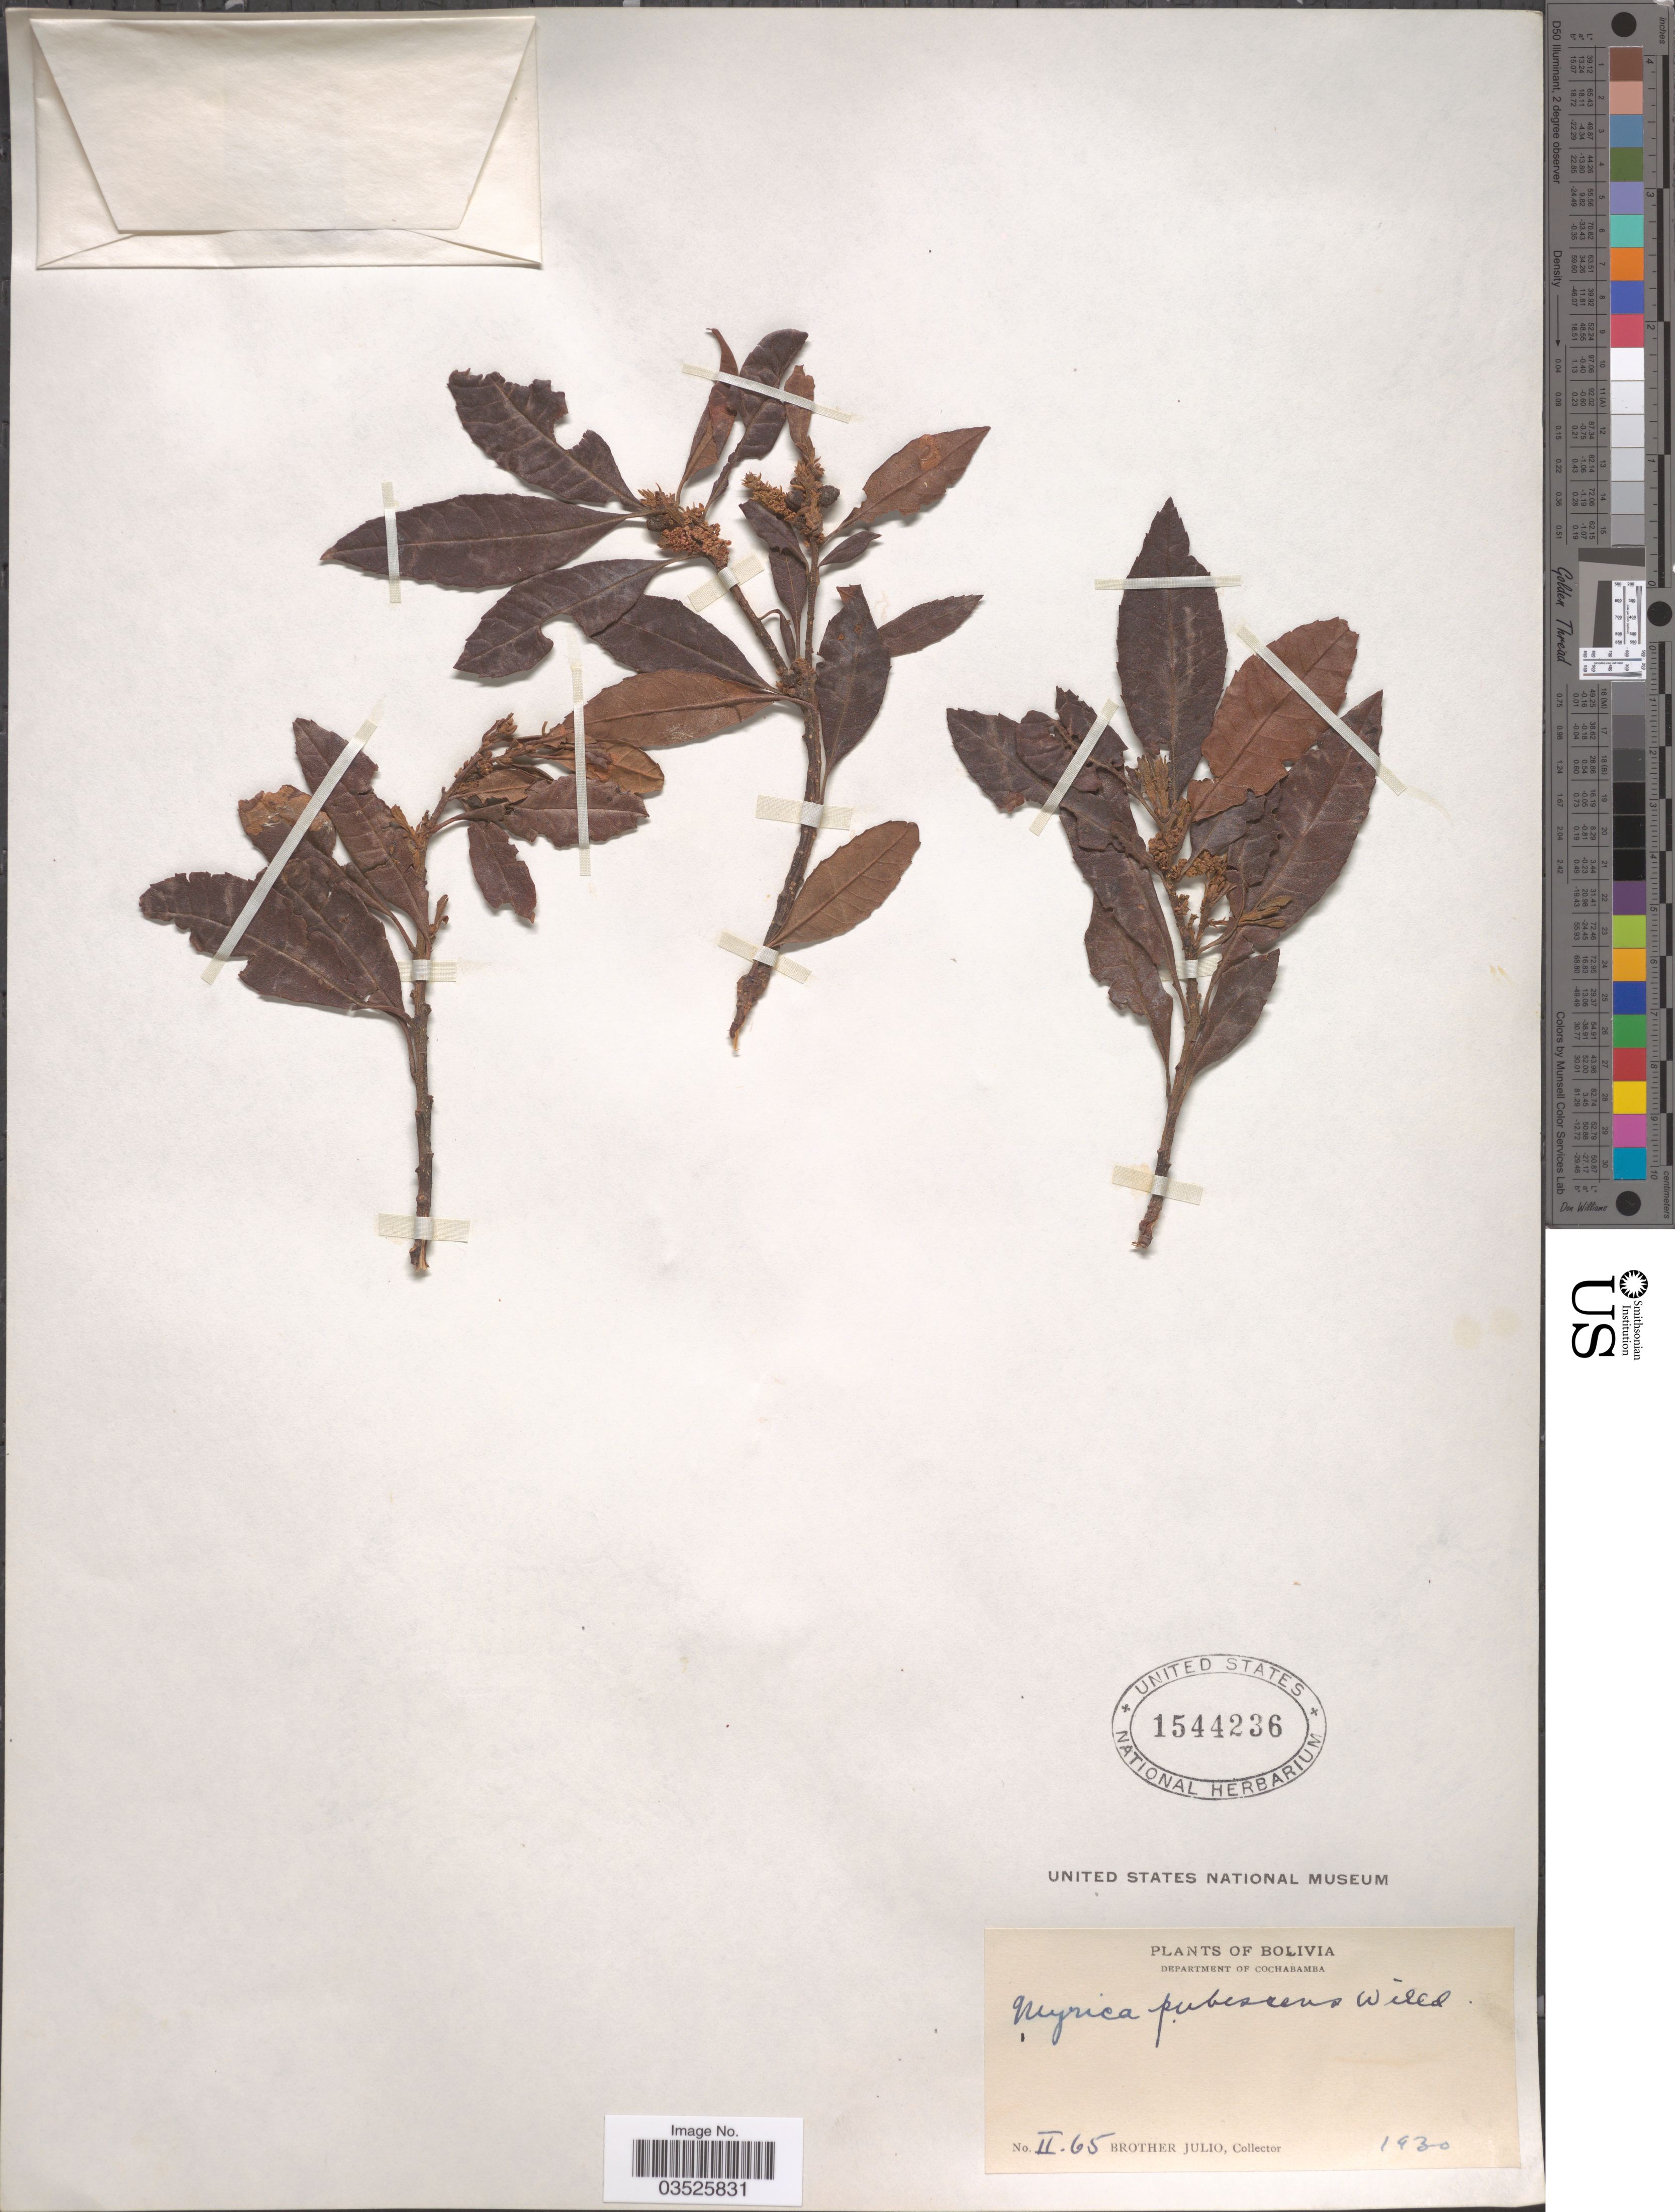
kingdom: Plantae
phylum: Tracheophyta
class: Magnoliopsida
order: Fagales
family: Myricaceae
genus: Morella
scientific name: Morella pubescens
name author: (Humb. & Bonpl. ex Willd.) Wilbur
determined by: Strong, M. T., (US), Smithsonian Institution - National Museum of Natural History (UNITED STATES)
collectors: Bro. Julio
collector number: II.65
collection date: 1930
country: Bolivia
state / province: Cochabamba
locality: Department of Cochabamba.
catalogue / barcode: US 1544236